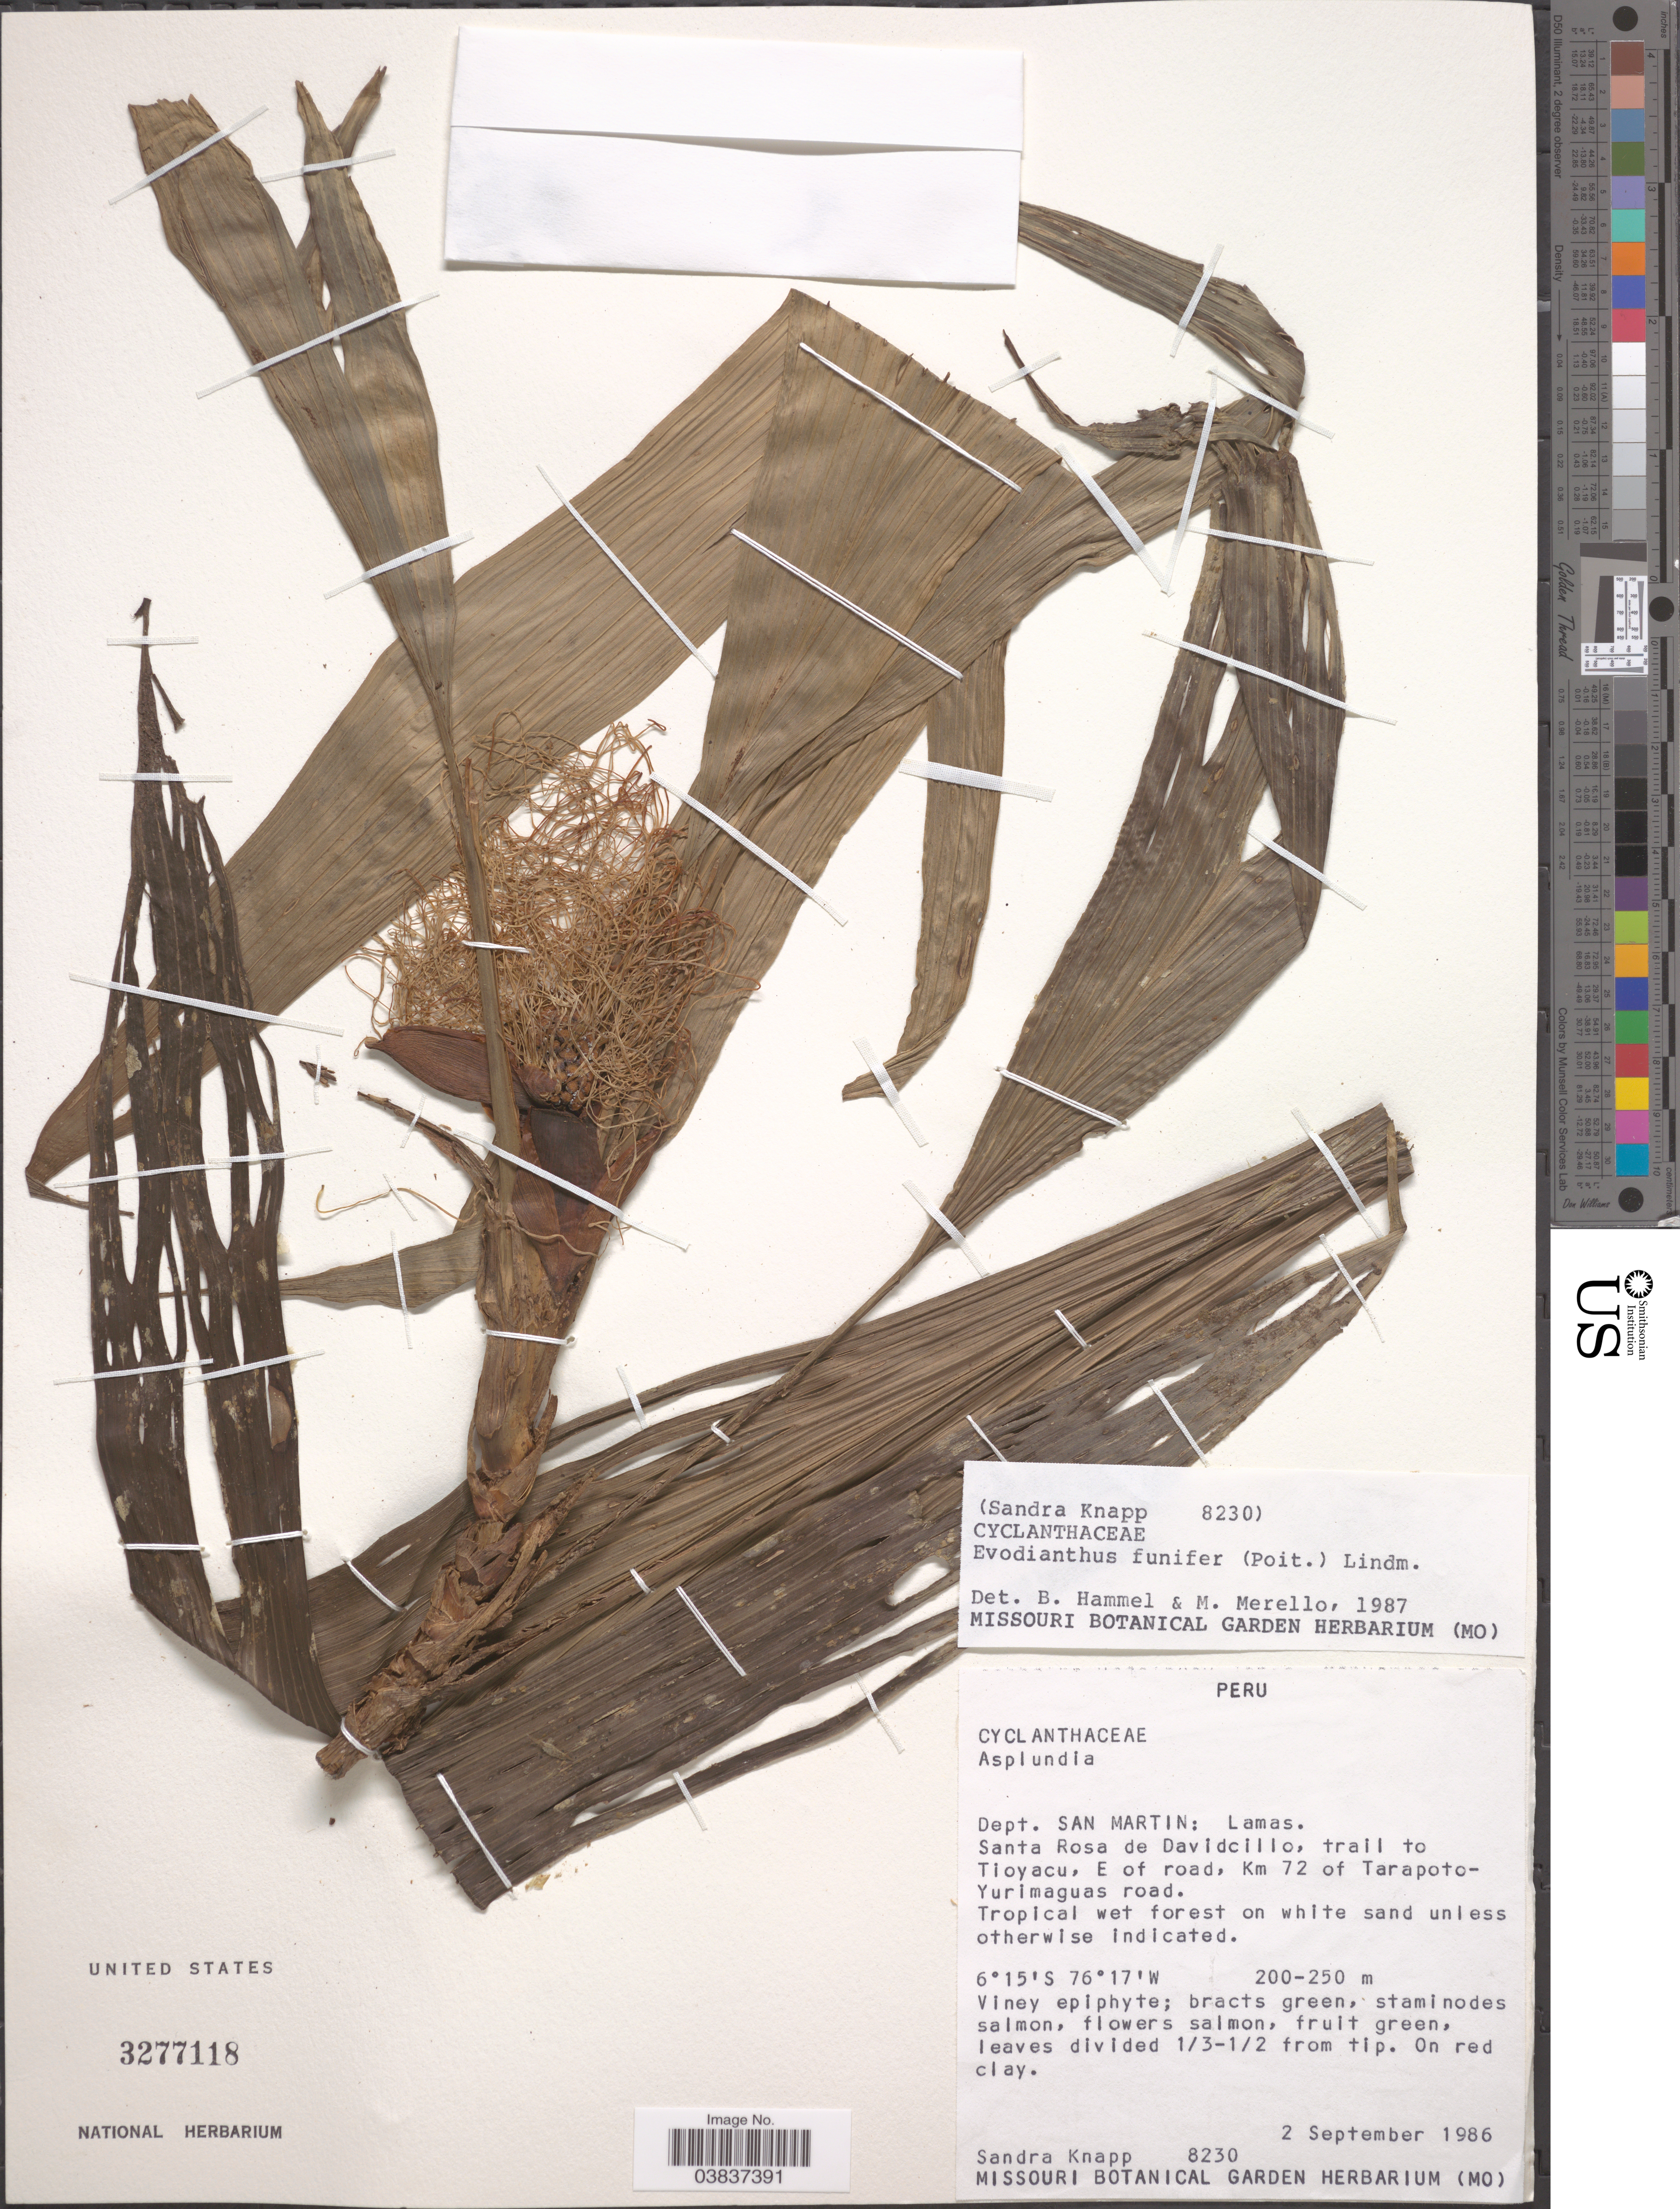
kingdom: Plantae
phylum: Tracheophyta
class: Liliopsida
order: Pandanales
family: Cyclanthaceae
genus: Evodianthus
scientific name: Evodianthus funifer subsp. funifer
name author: (Poit.) Lindm.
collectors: S. Knapp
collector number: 8230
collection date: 1986-09-02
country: Peru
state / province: San Martín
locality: Dept. San Martin: Lamas. Santa Rosa de Davidcillo, trail to Tioyacu, E of road, Km 72 of Tarapoto-Yurimaguas road.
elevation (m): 200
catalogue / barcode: US 3277118